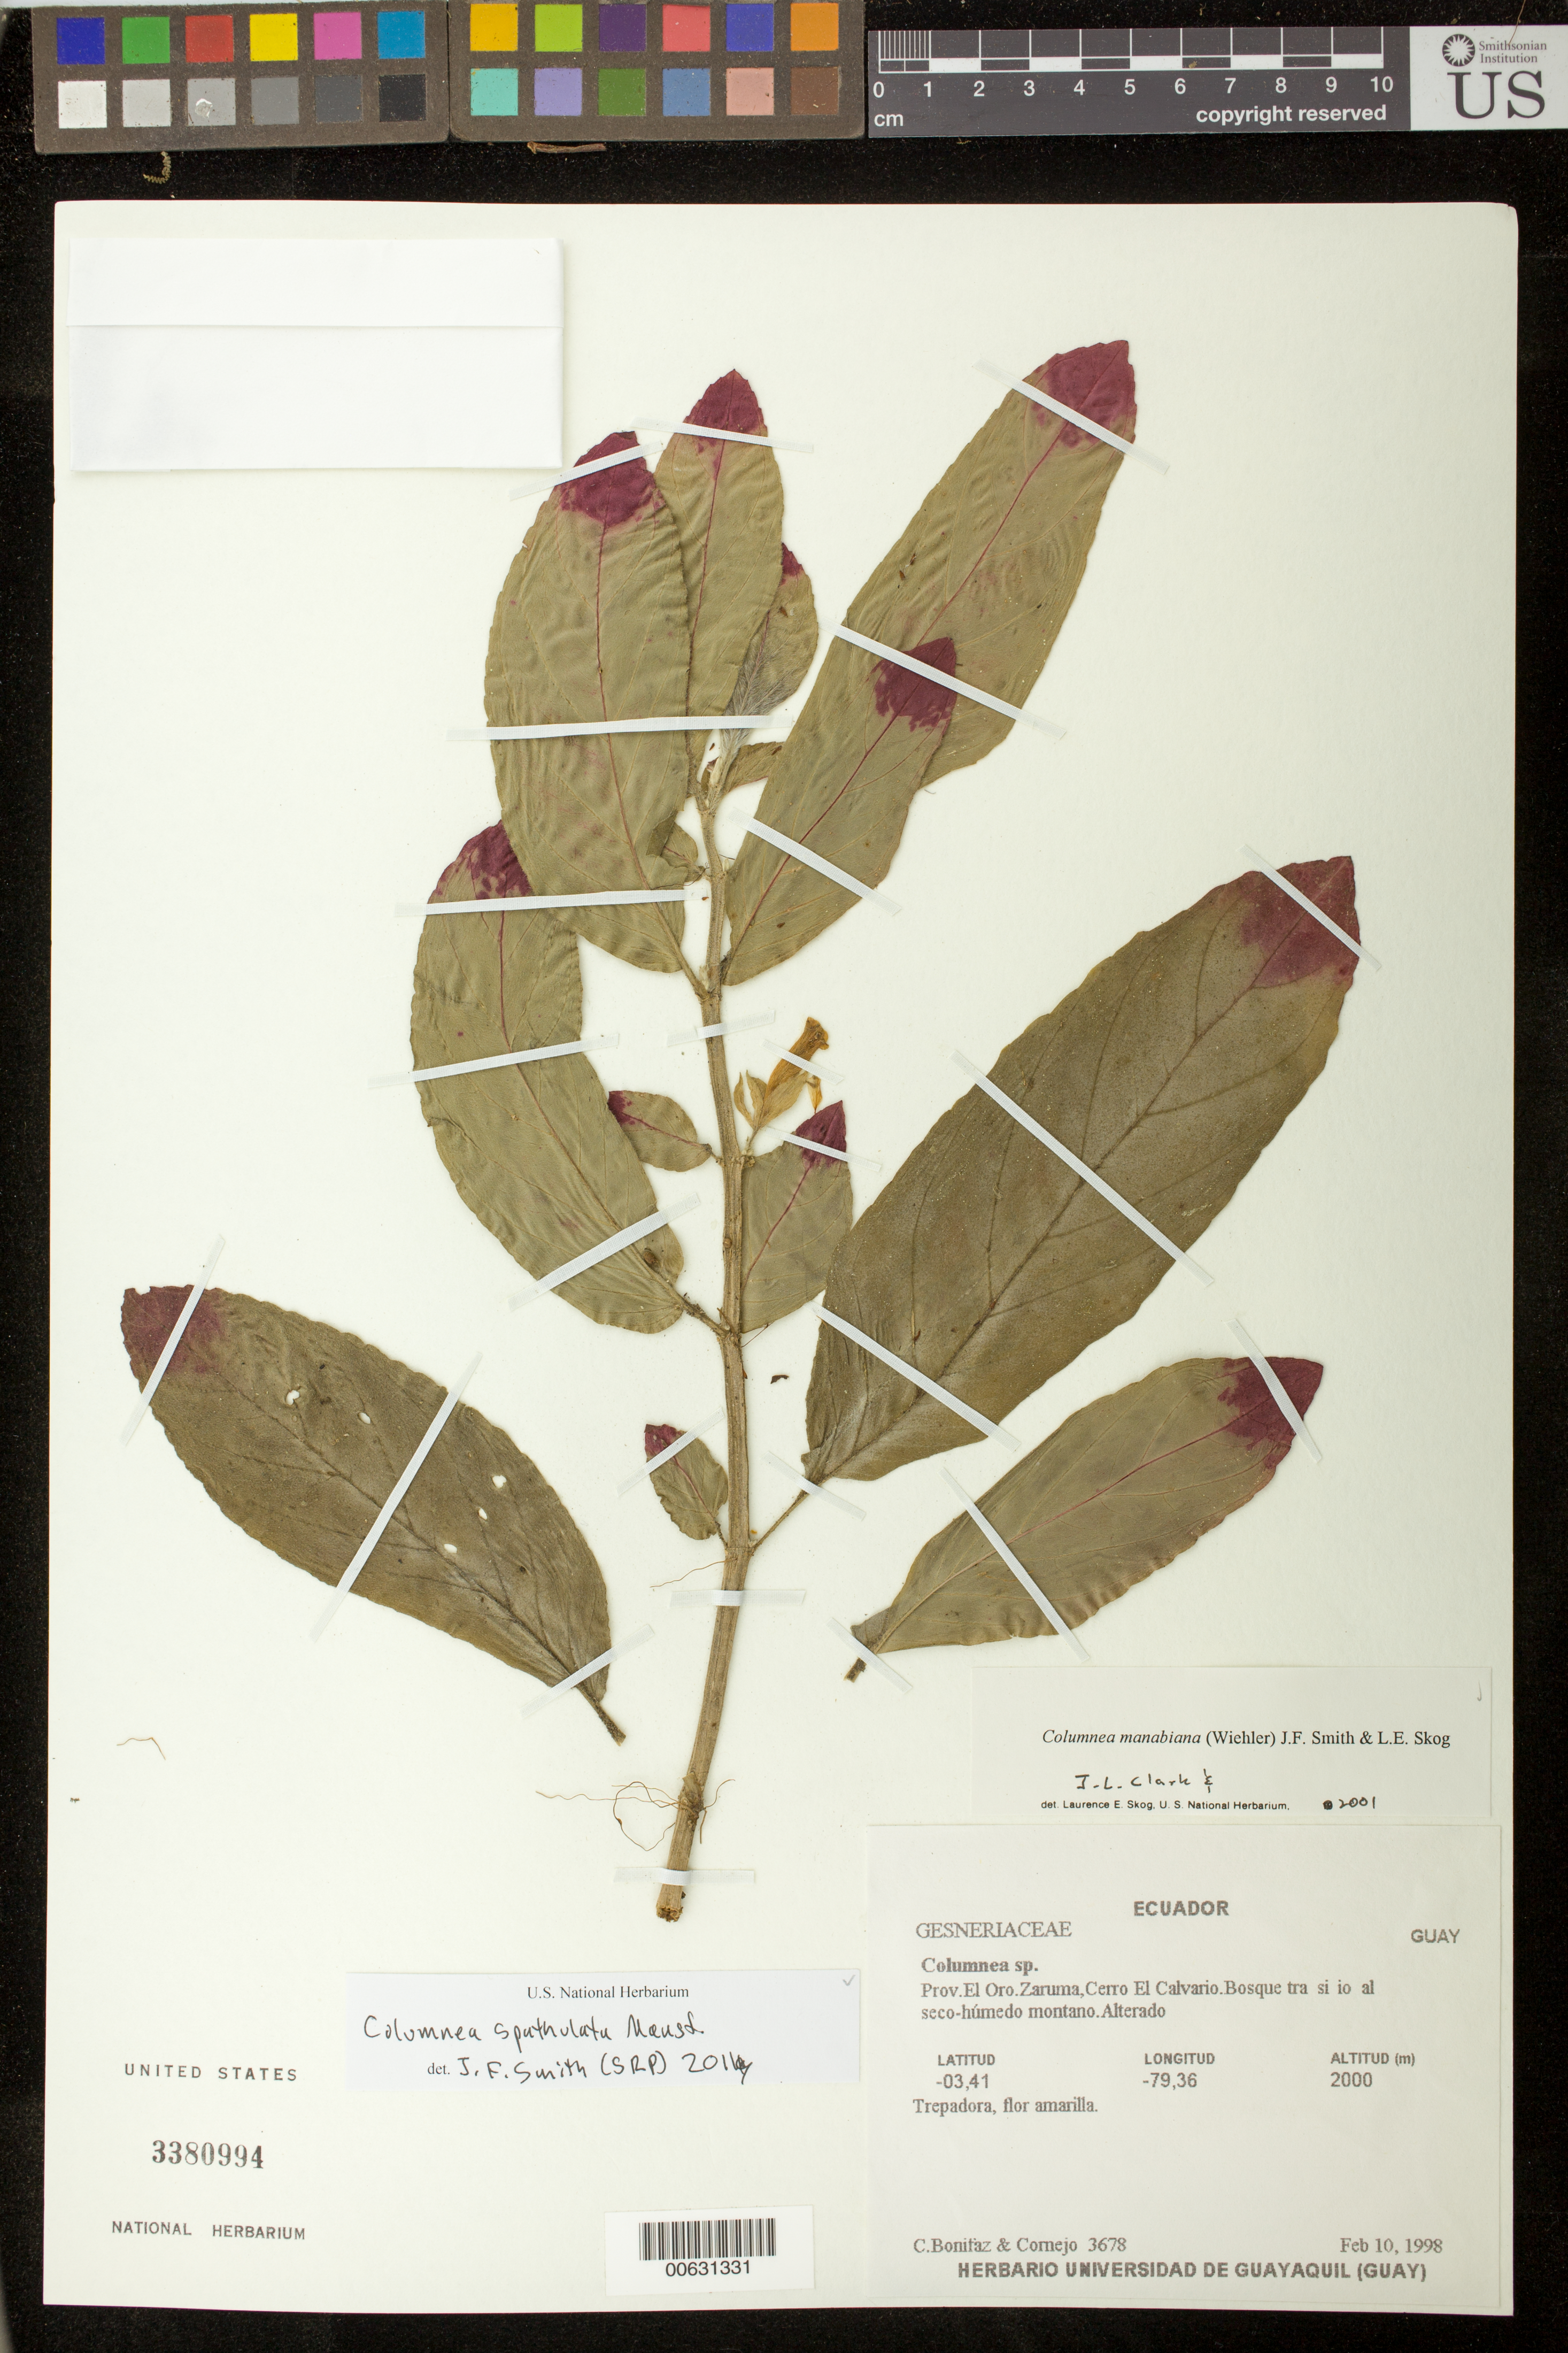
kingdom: Plantae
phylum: Tracheophyta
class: Magnoliopsida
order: Lamiales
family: Gesneriaceae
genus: Columnea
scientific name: Columnea spathulata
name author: Mansf.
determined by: Smith, J. F.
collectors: C. Bonifaz & X. F. Cornejo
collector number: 3678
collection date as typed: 10 Feb 1998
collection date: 1998-02-10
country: Ecuador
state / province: El Oro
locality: Zaruma, Cerro El Calvario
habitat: Bosque transicional seco-húmedo montano, alterado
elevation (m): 2000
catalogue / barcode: US 3380994